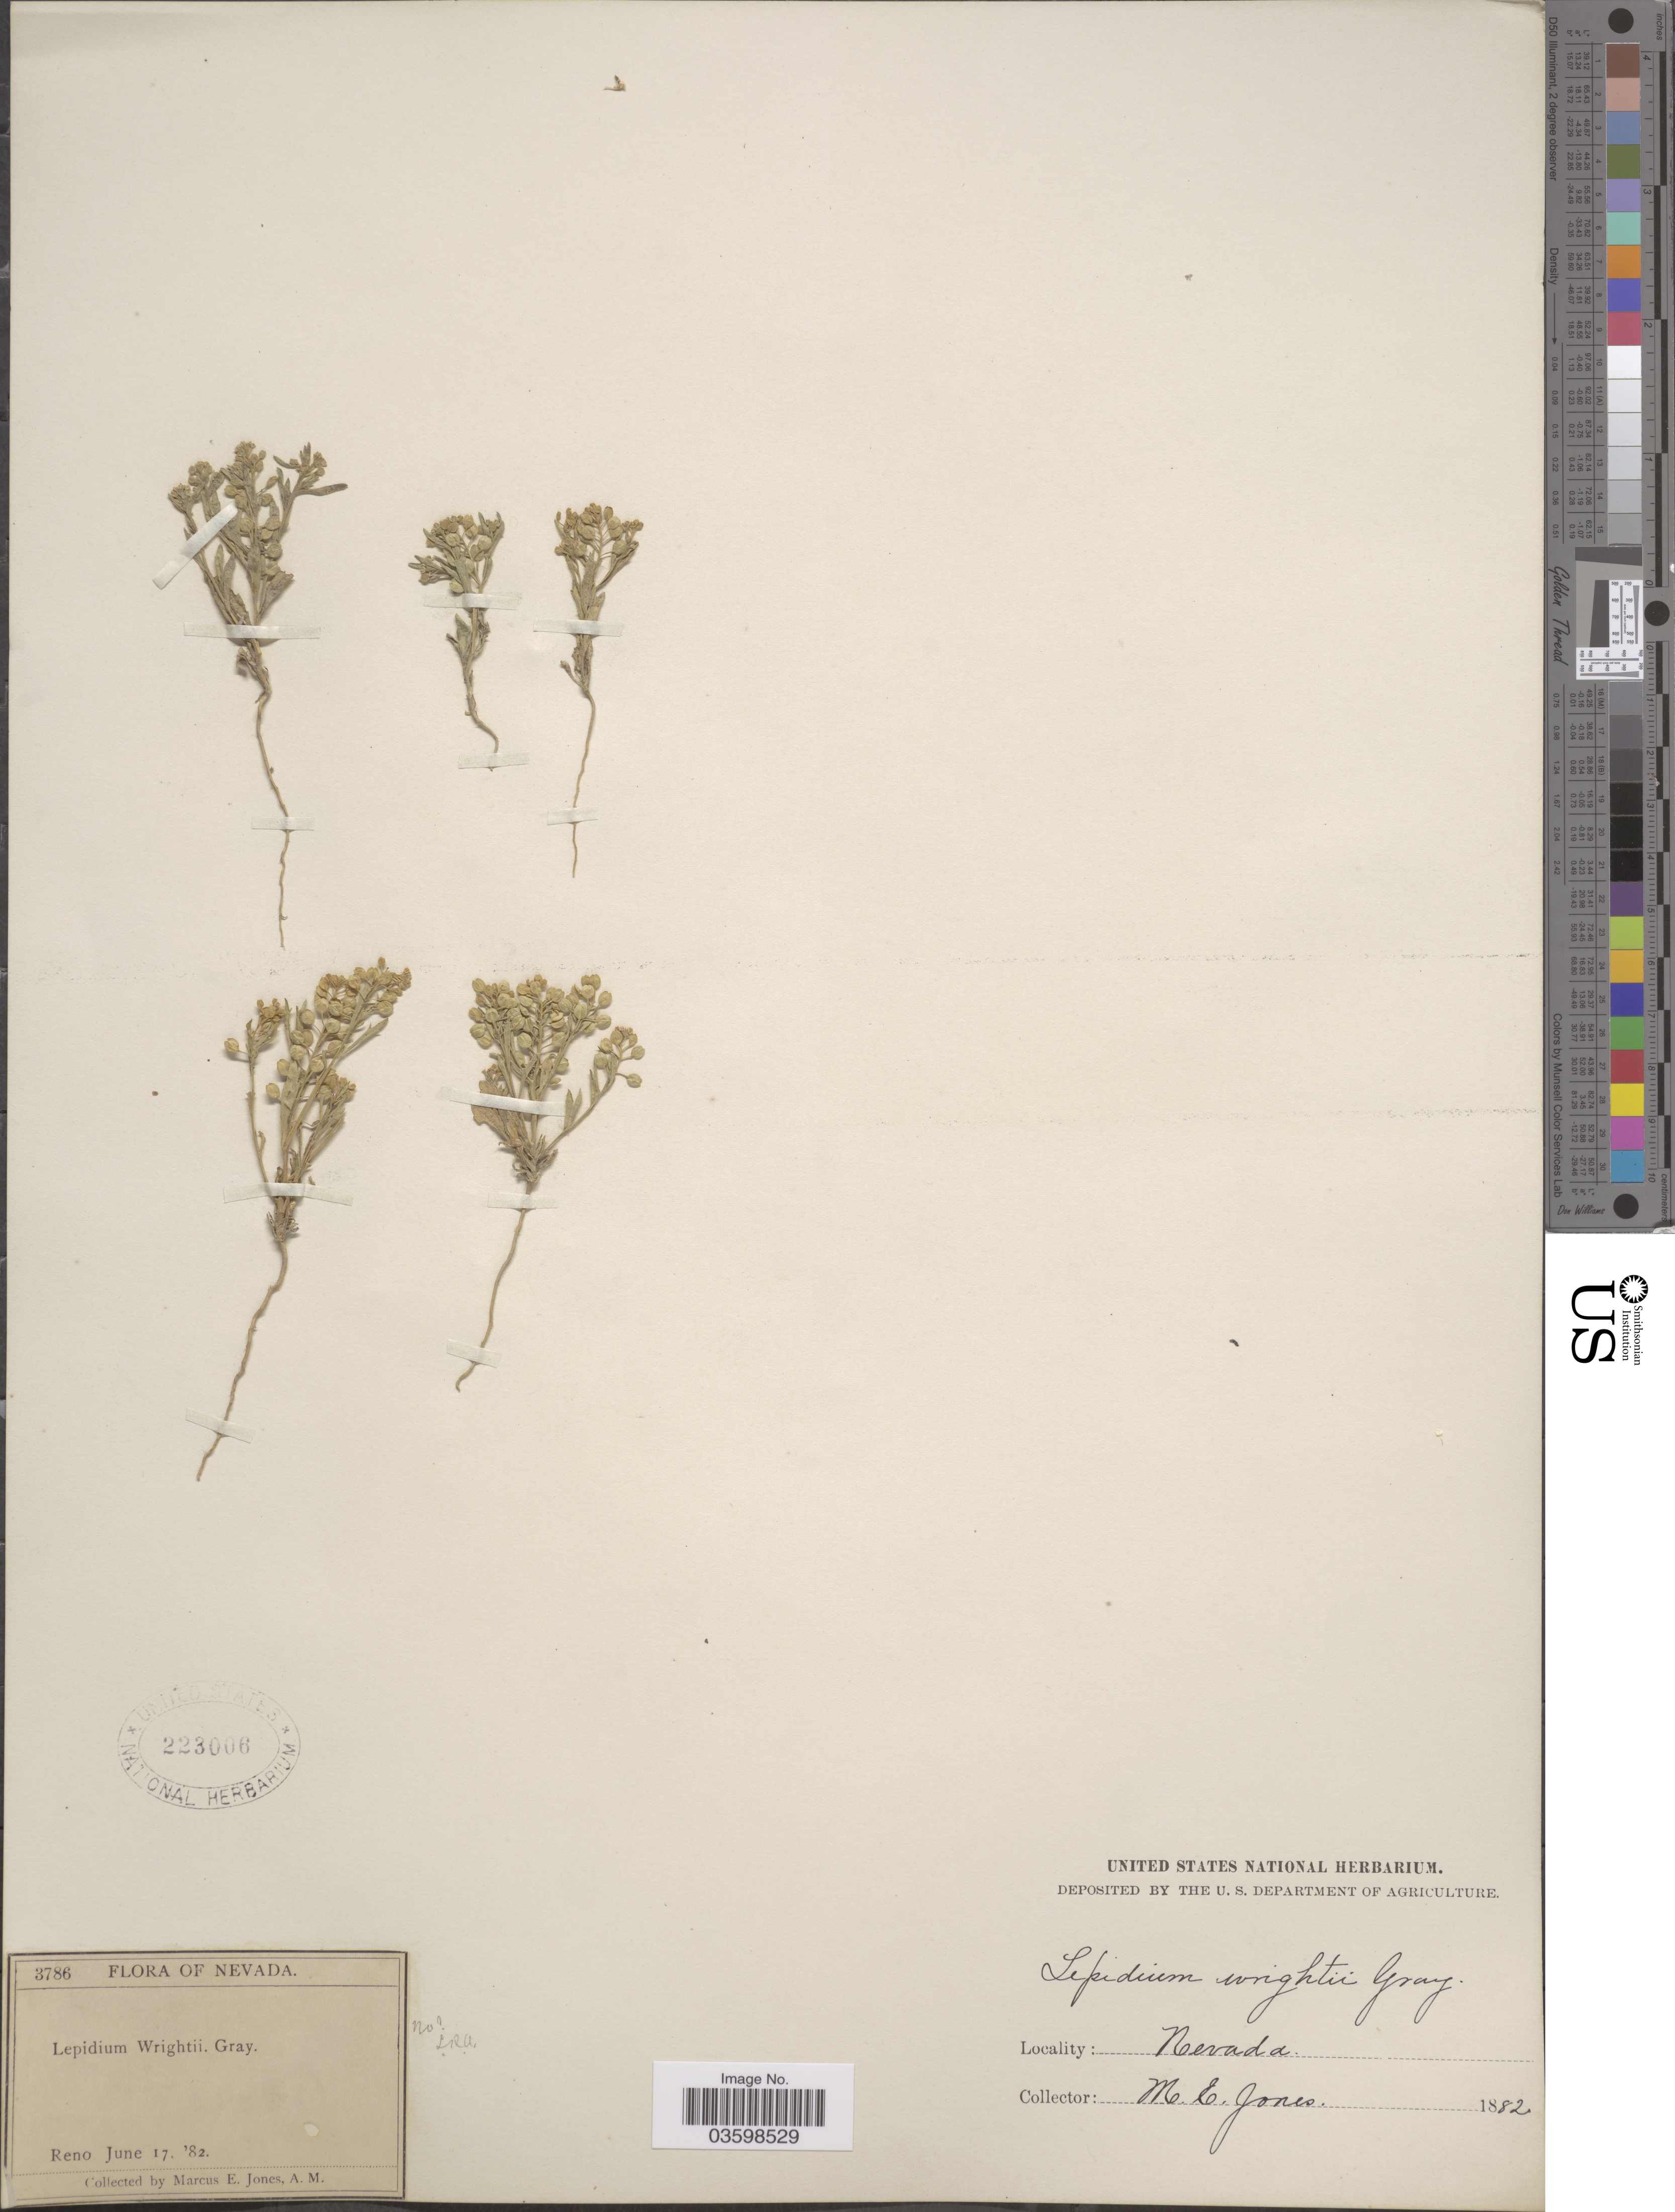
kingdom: Plantae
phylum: Tracheophyta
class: Magnoliopsida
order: Brassicales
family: Brassicaceae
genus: Lepidium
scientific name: Lepidium lasiocarpum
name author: Nutt.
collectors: M. E. Jones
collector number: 3786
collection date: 1882-06-17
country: United States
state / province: Nevada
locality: Reno.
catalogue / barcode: US 223006